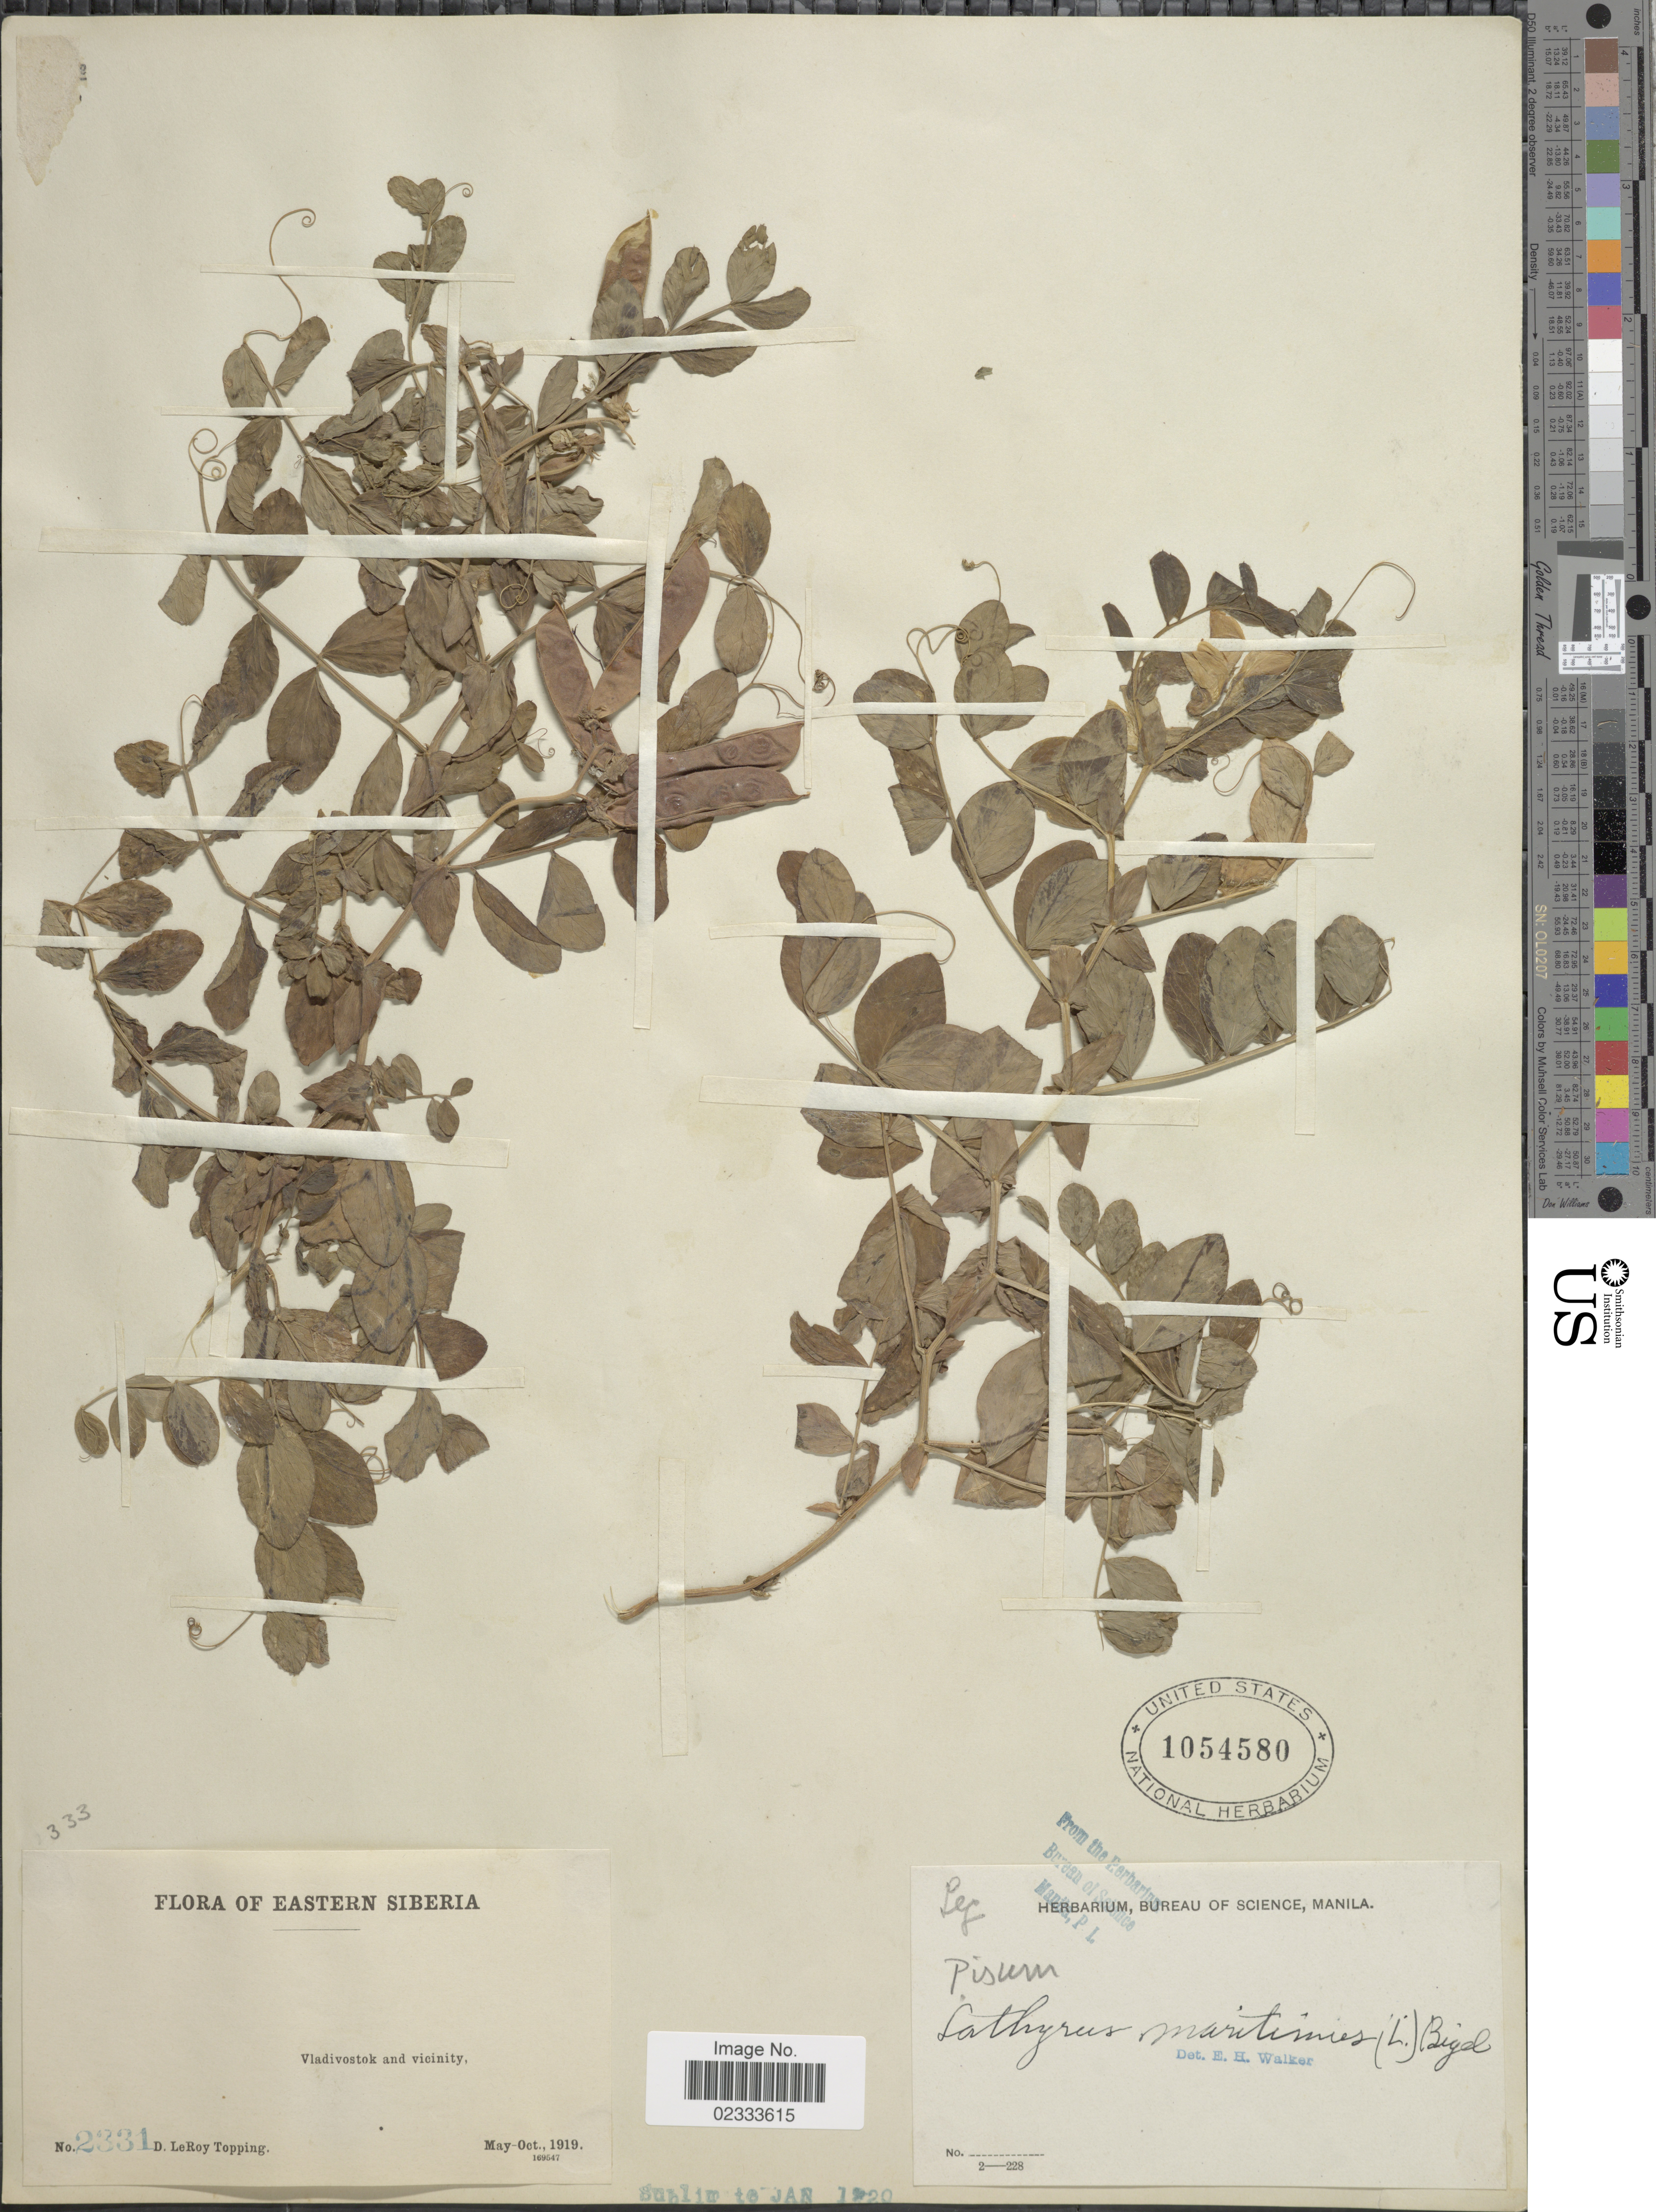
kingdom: Plantae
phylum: Tracheophyta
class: Magnoliopsida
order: Fabales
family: Fabaceae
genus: Lathyrus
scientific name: Lathyrus maritimus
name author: Torr.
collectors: D. L. Topping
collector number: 2331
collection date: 1919-05/1919-10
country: Russian Federation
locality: Eastern Siberia, Vladivostok and vicinity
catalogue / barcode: US 1054580